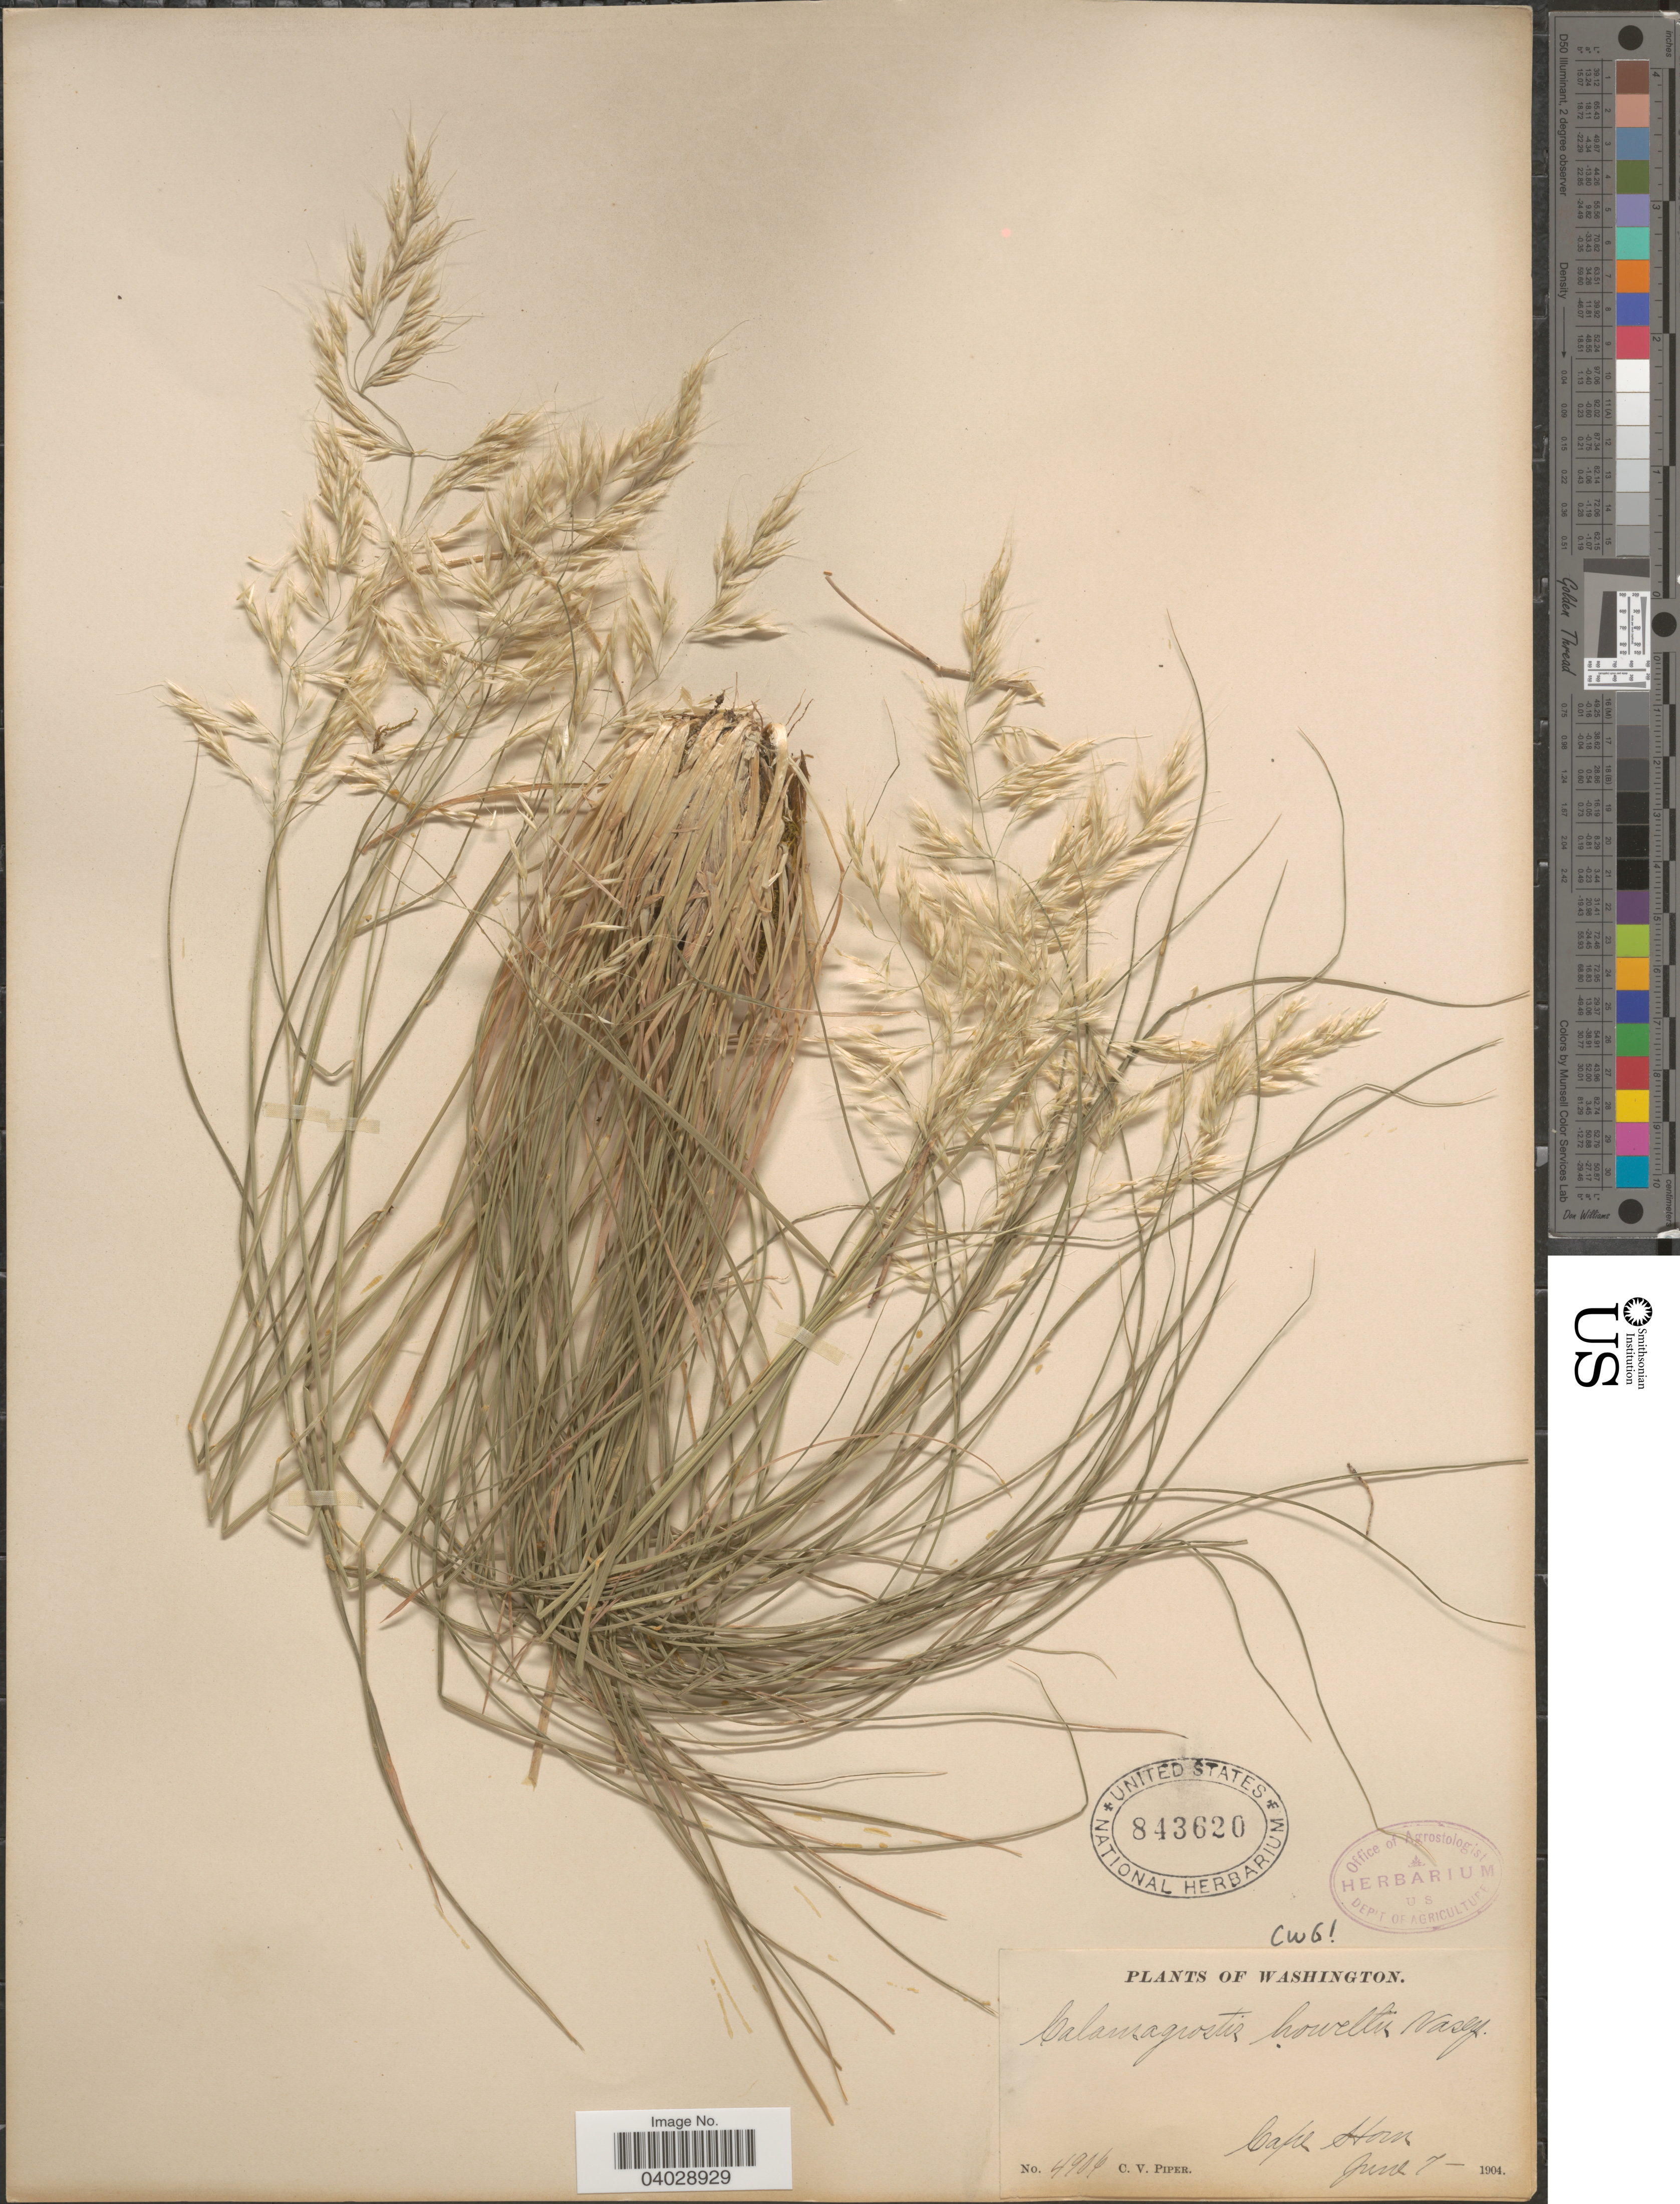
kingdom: Plantae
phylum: Tracheophyta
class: Liliopsida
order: Poales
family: Poaceae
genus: Calamagrostis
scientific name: Calamagrostis howellii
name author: Vasey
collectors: C. V. Piper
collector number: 4906*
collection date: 1904-06-07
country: United States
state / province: Washington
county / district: Skamania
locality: Cape Horn.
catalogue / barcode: US 843620